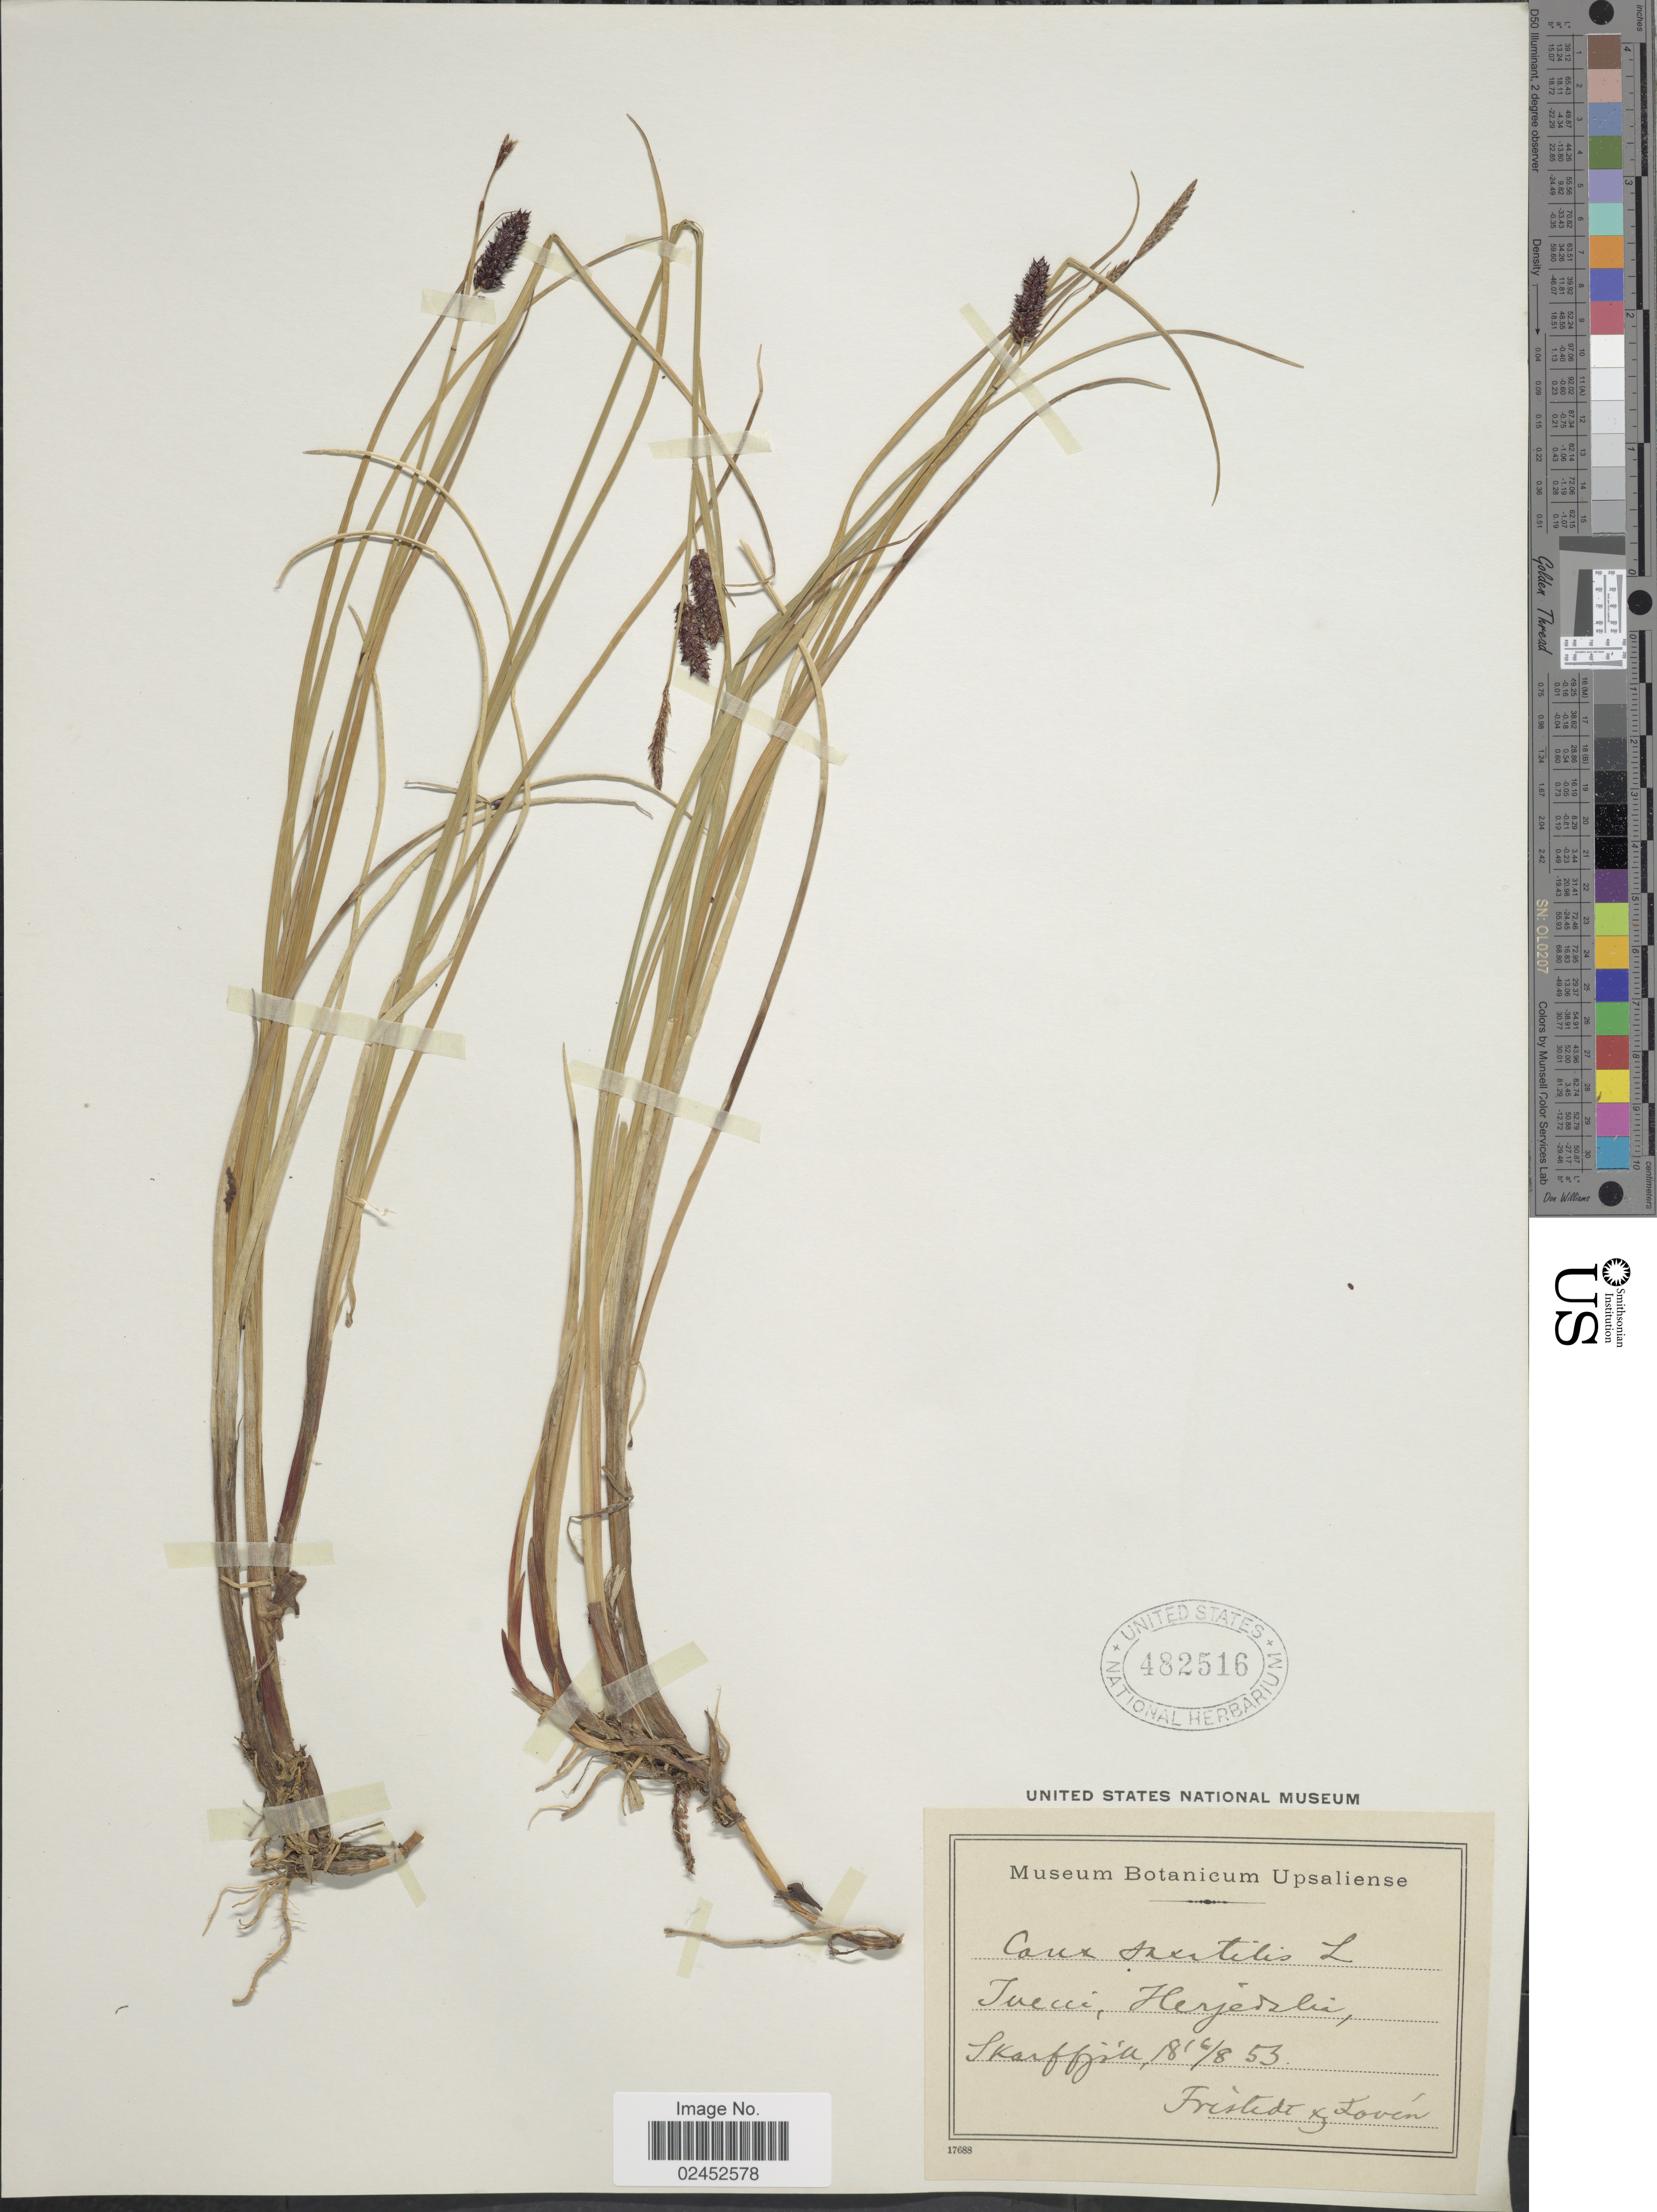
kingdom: Plantae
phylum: Tracheophyta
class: Liliopsida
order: Poales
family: Cyperaceae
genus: Carex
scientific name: Carex saxatilis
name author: L.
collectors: Fristedt & Fovén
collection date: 1853-08-16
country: Sweden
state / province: Jamtland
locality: Suecci, Härjedalen, Skarfjell.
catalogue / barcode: US 482516